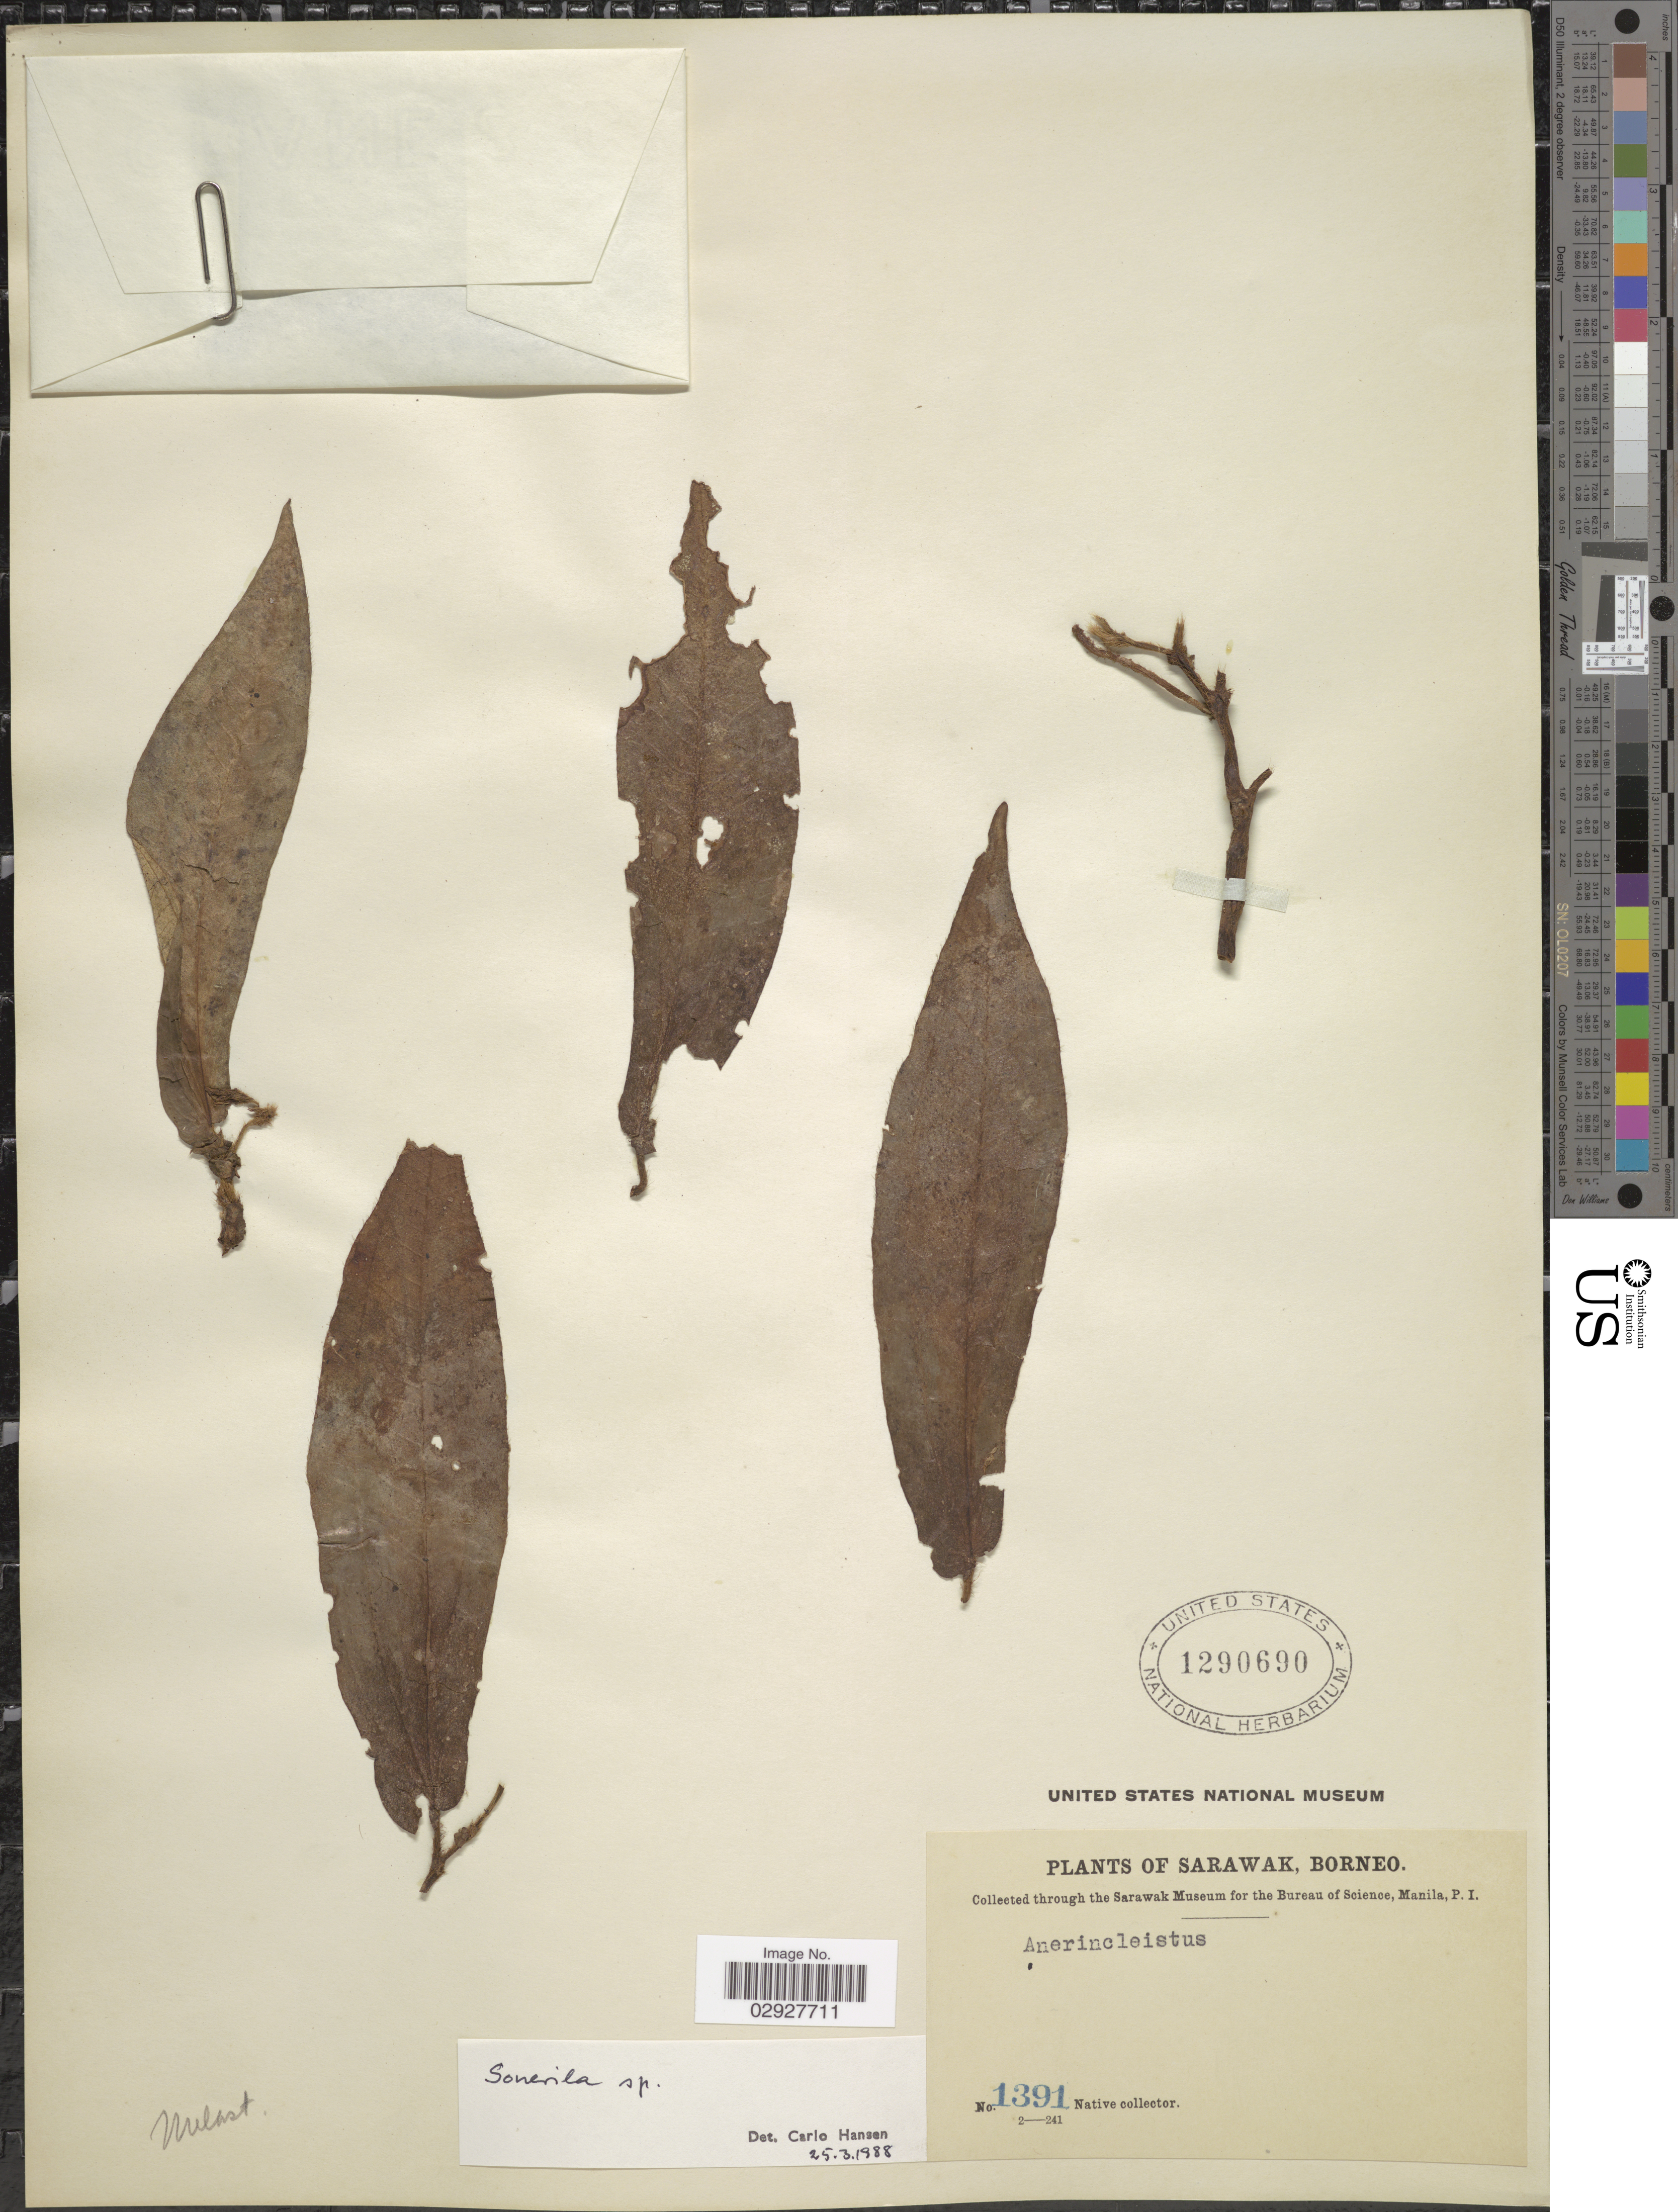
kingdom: Plantae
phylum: Tracheophyta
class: Magnoliopsida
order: Myrtales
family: Melastomataceae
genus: Sonerila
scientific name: Sonerila sp.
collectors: Native collector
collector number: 1391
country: Malaysia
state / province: Sarawak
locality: Borneo.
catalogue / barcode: US 1290690